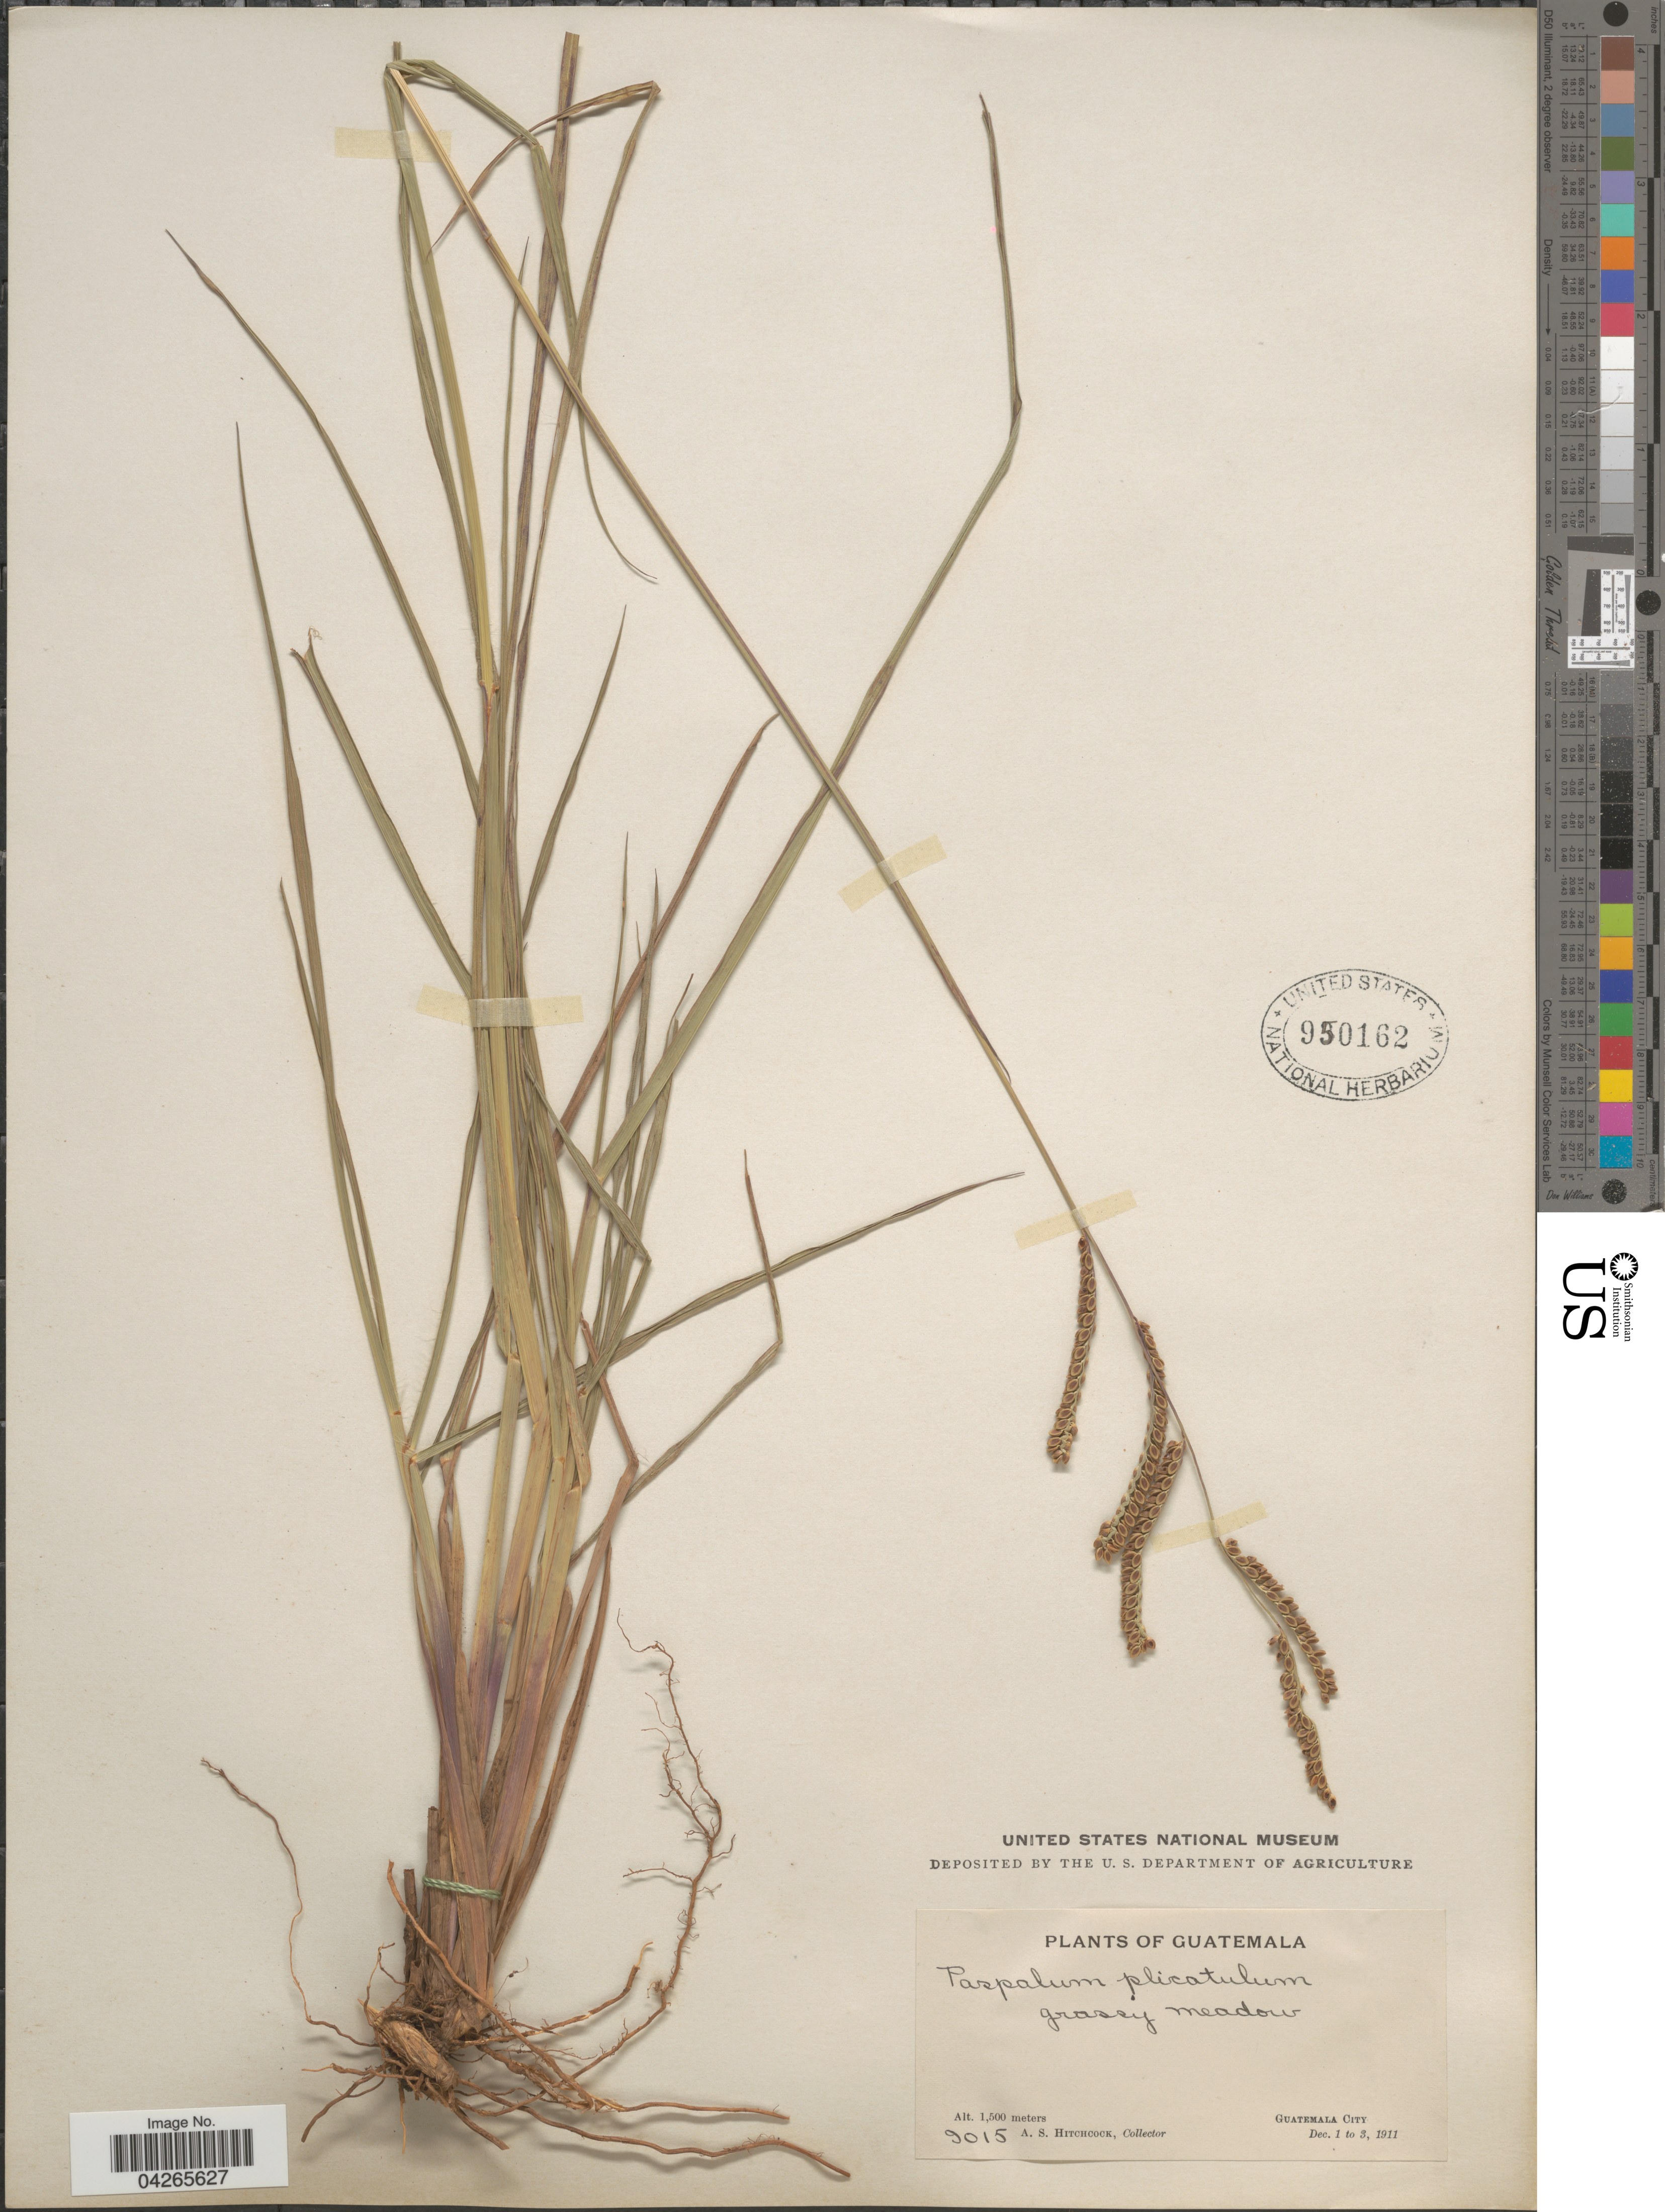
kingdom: Plantae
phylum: Tracheophyta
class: Liliopsida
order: Poales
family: Poaceae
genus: Paspalum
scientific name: Paspalum plicatulum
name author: Michx.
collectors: A. S. Hitchcock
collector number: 9015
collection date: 1911-12-01/1911-12-03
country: Guatemala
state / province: Guatemala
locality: Grassy meadow. Guatemala City.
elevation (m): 1500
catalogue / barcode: US 950162